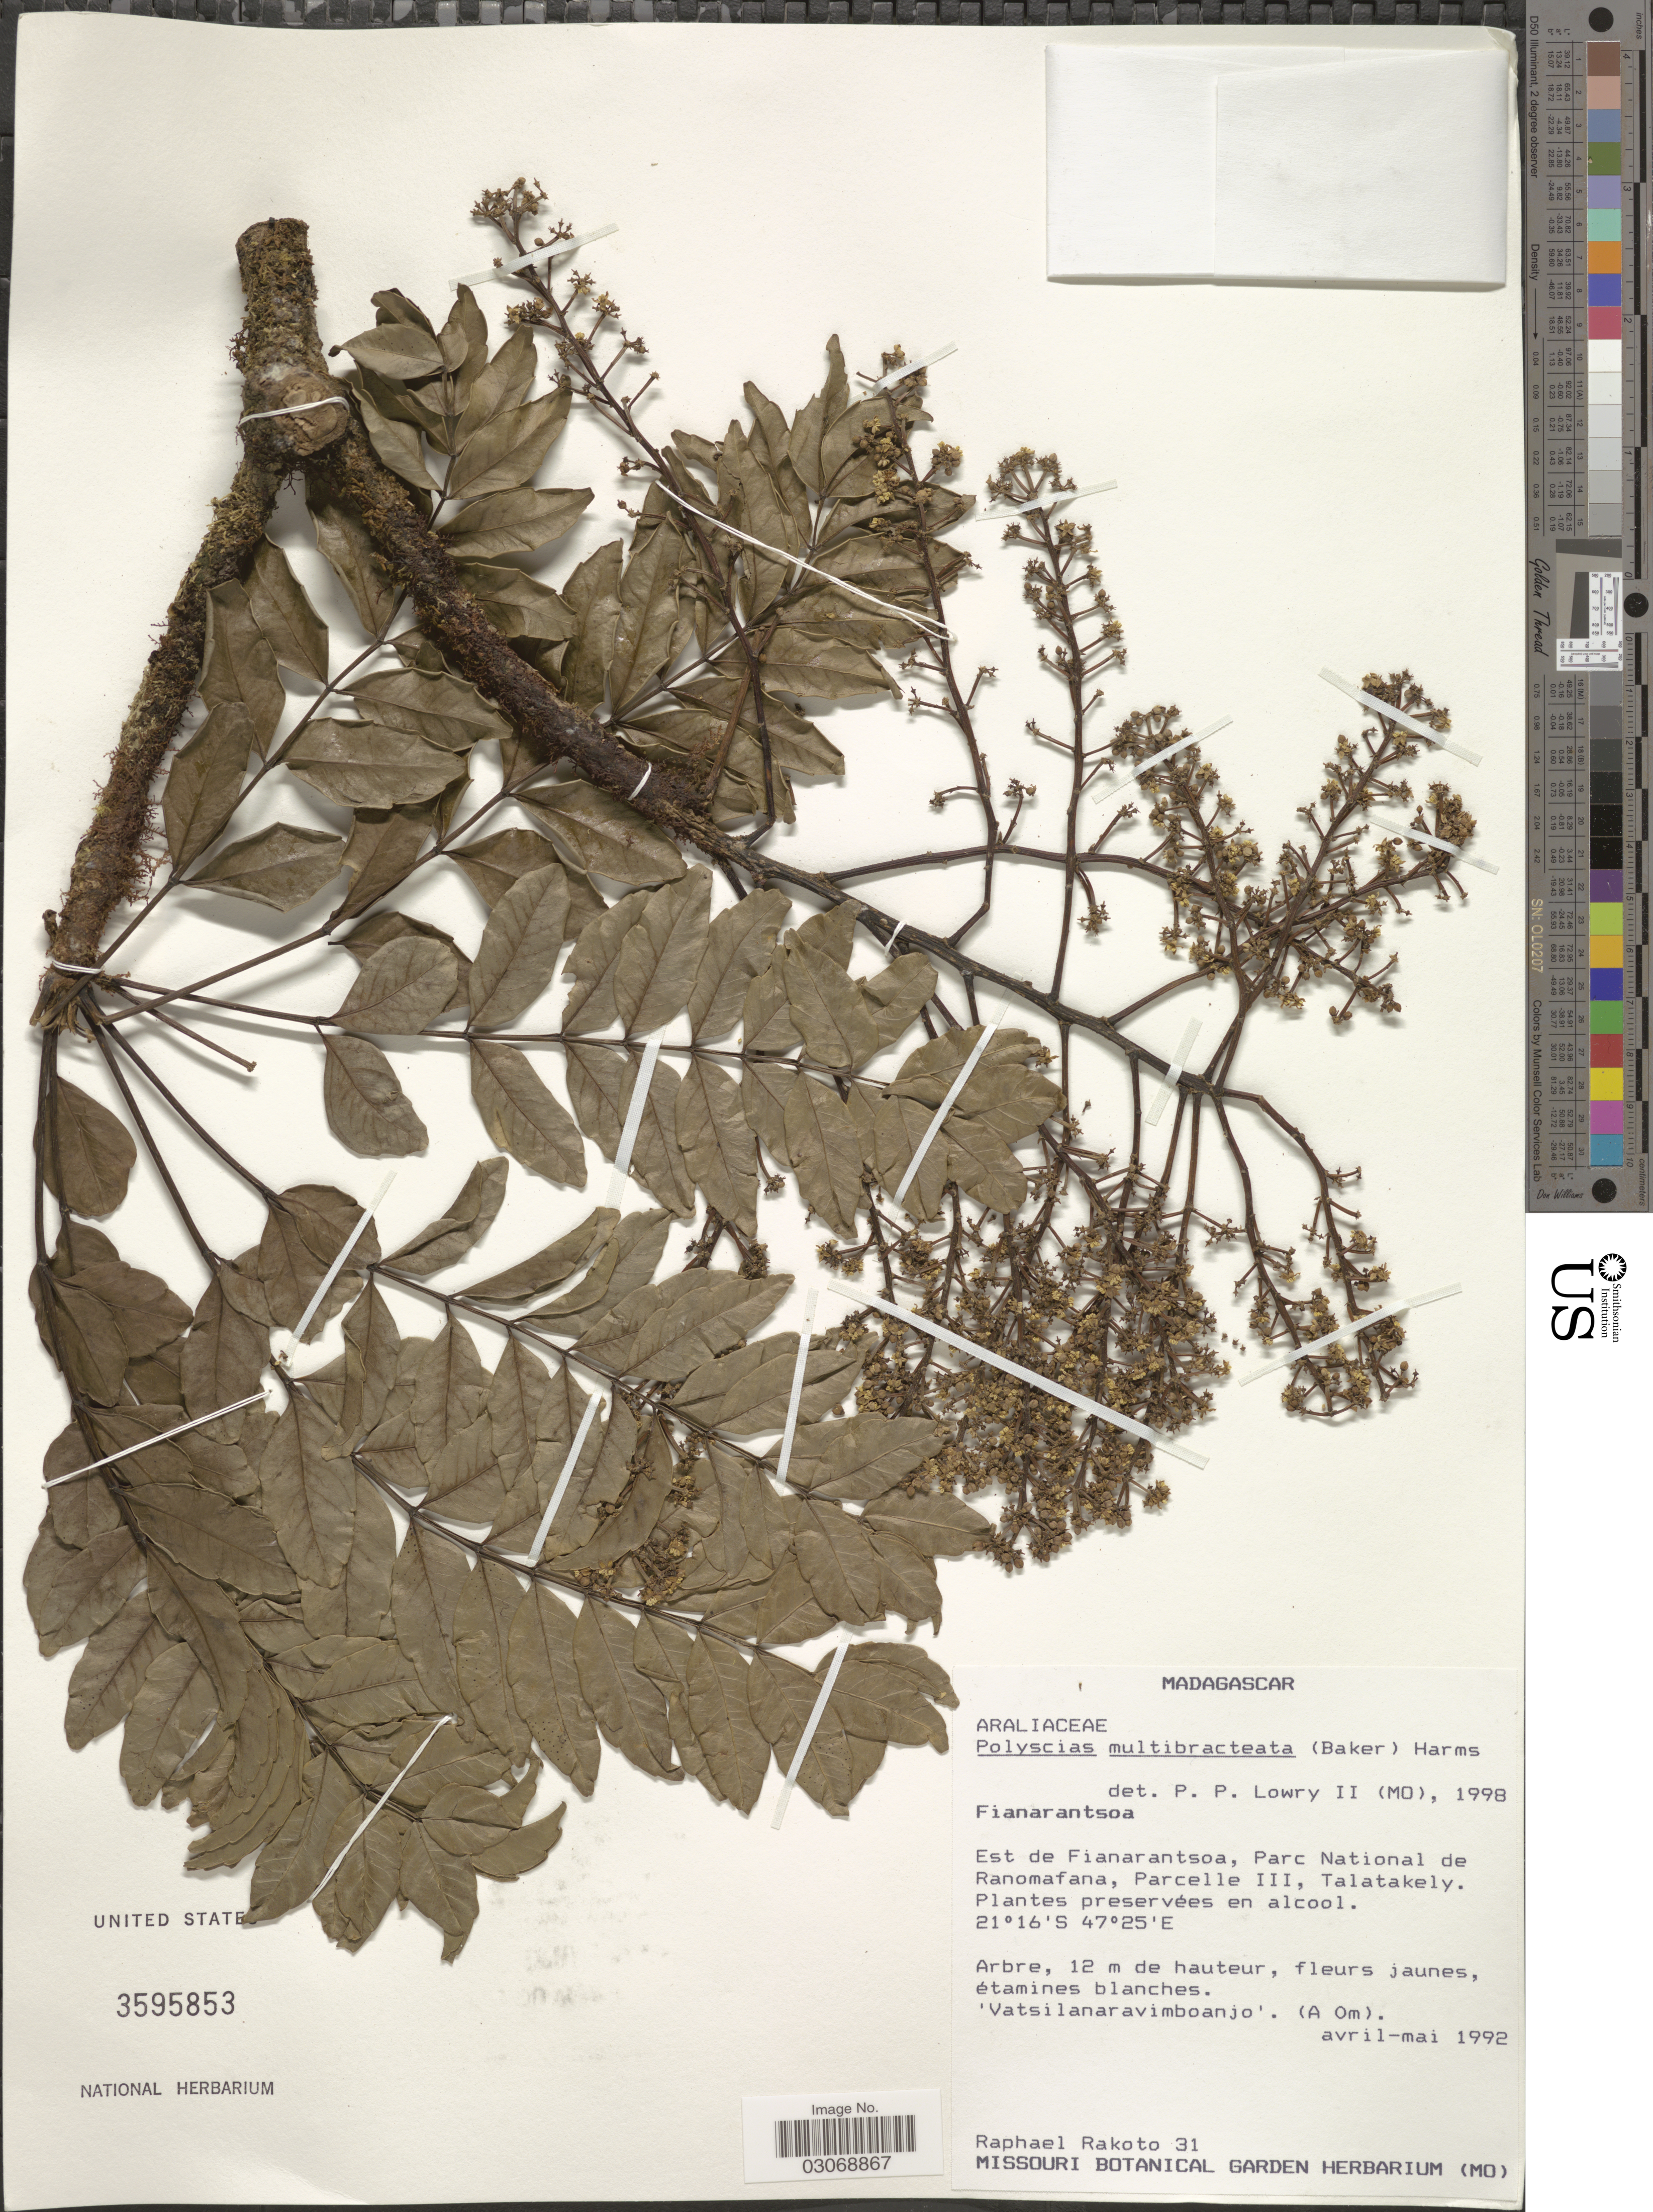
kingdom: Plantae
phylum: Tracheophyta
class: Magnoliopsida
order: Apiales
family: Araliaceae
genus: Polyscias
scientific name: Polyscias multibracteata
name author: (Baker) Harms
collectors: R. Rakoto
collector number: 31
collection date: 1992-04/1992-05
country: Madagascar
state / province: Vatovavy Fitovinany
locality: Est de Fianarantsoa, Parc National de Ranomafana, Parcelle III, Talatakely.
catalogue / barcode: US 3595853